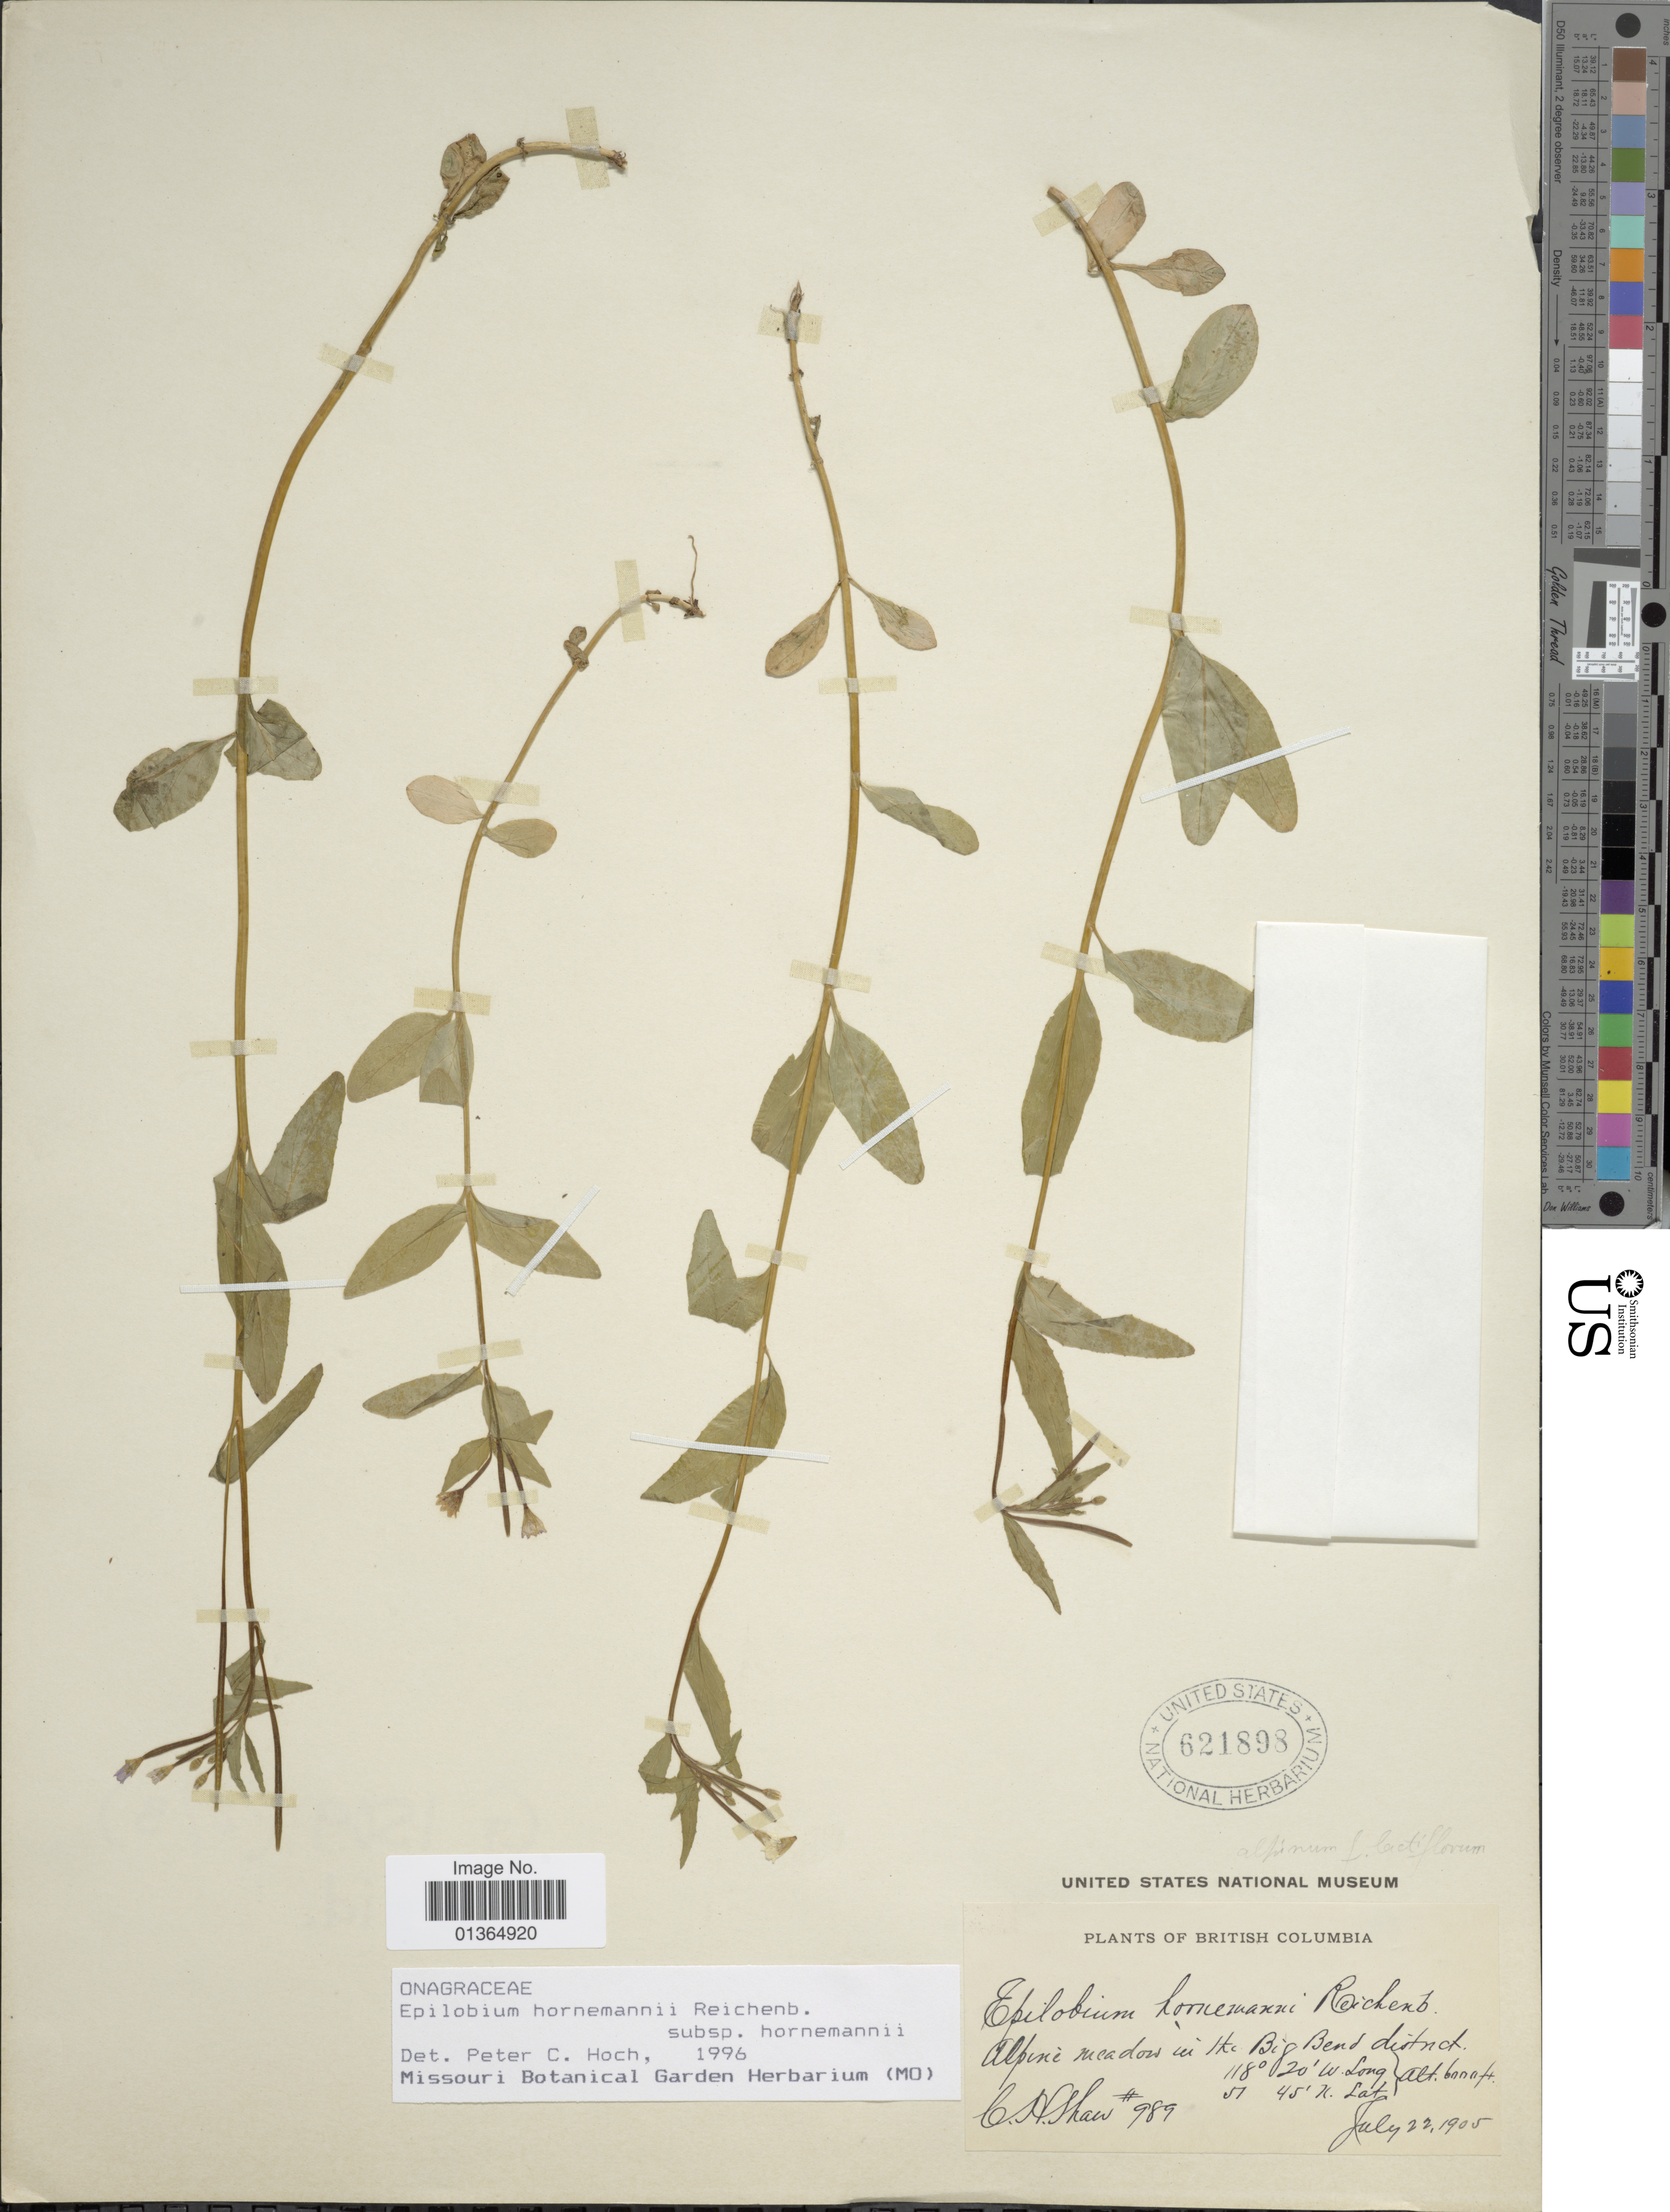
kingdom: Plantae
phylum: Tracheophyta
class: Magnoliopsida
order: Myrtales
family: Onagraceae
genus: Epilobium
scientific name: Epilobium hornemannii subsp. hornemannii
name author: Rchb.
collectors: C. H. Shaw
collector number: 989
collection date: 1905-07-22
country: Canada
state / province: British Columbia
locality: Alpine meadow in the Big Bend district.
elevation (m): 1829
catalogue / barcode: US 621898